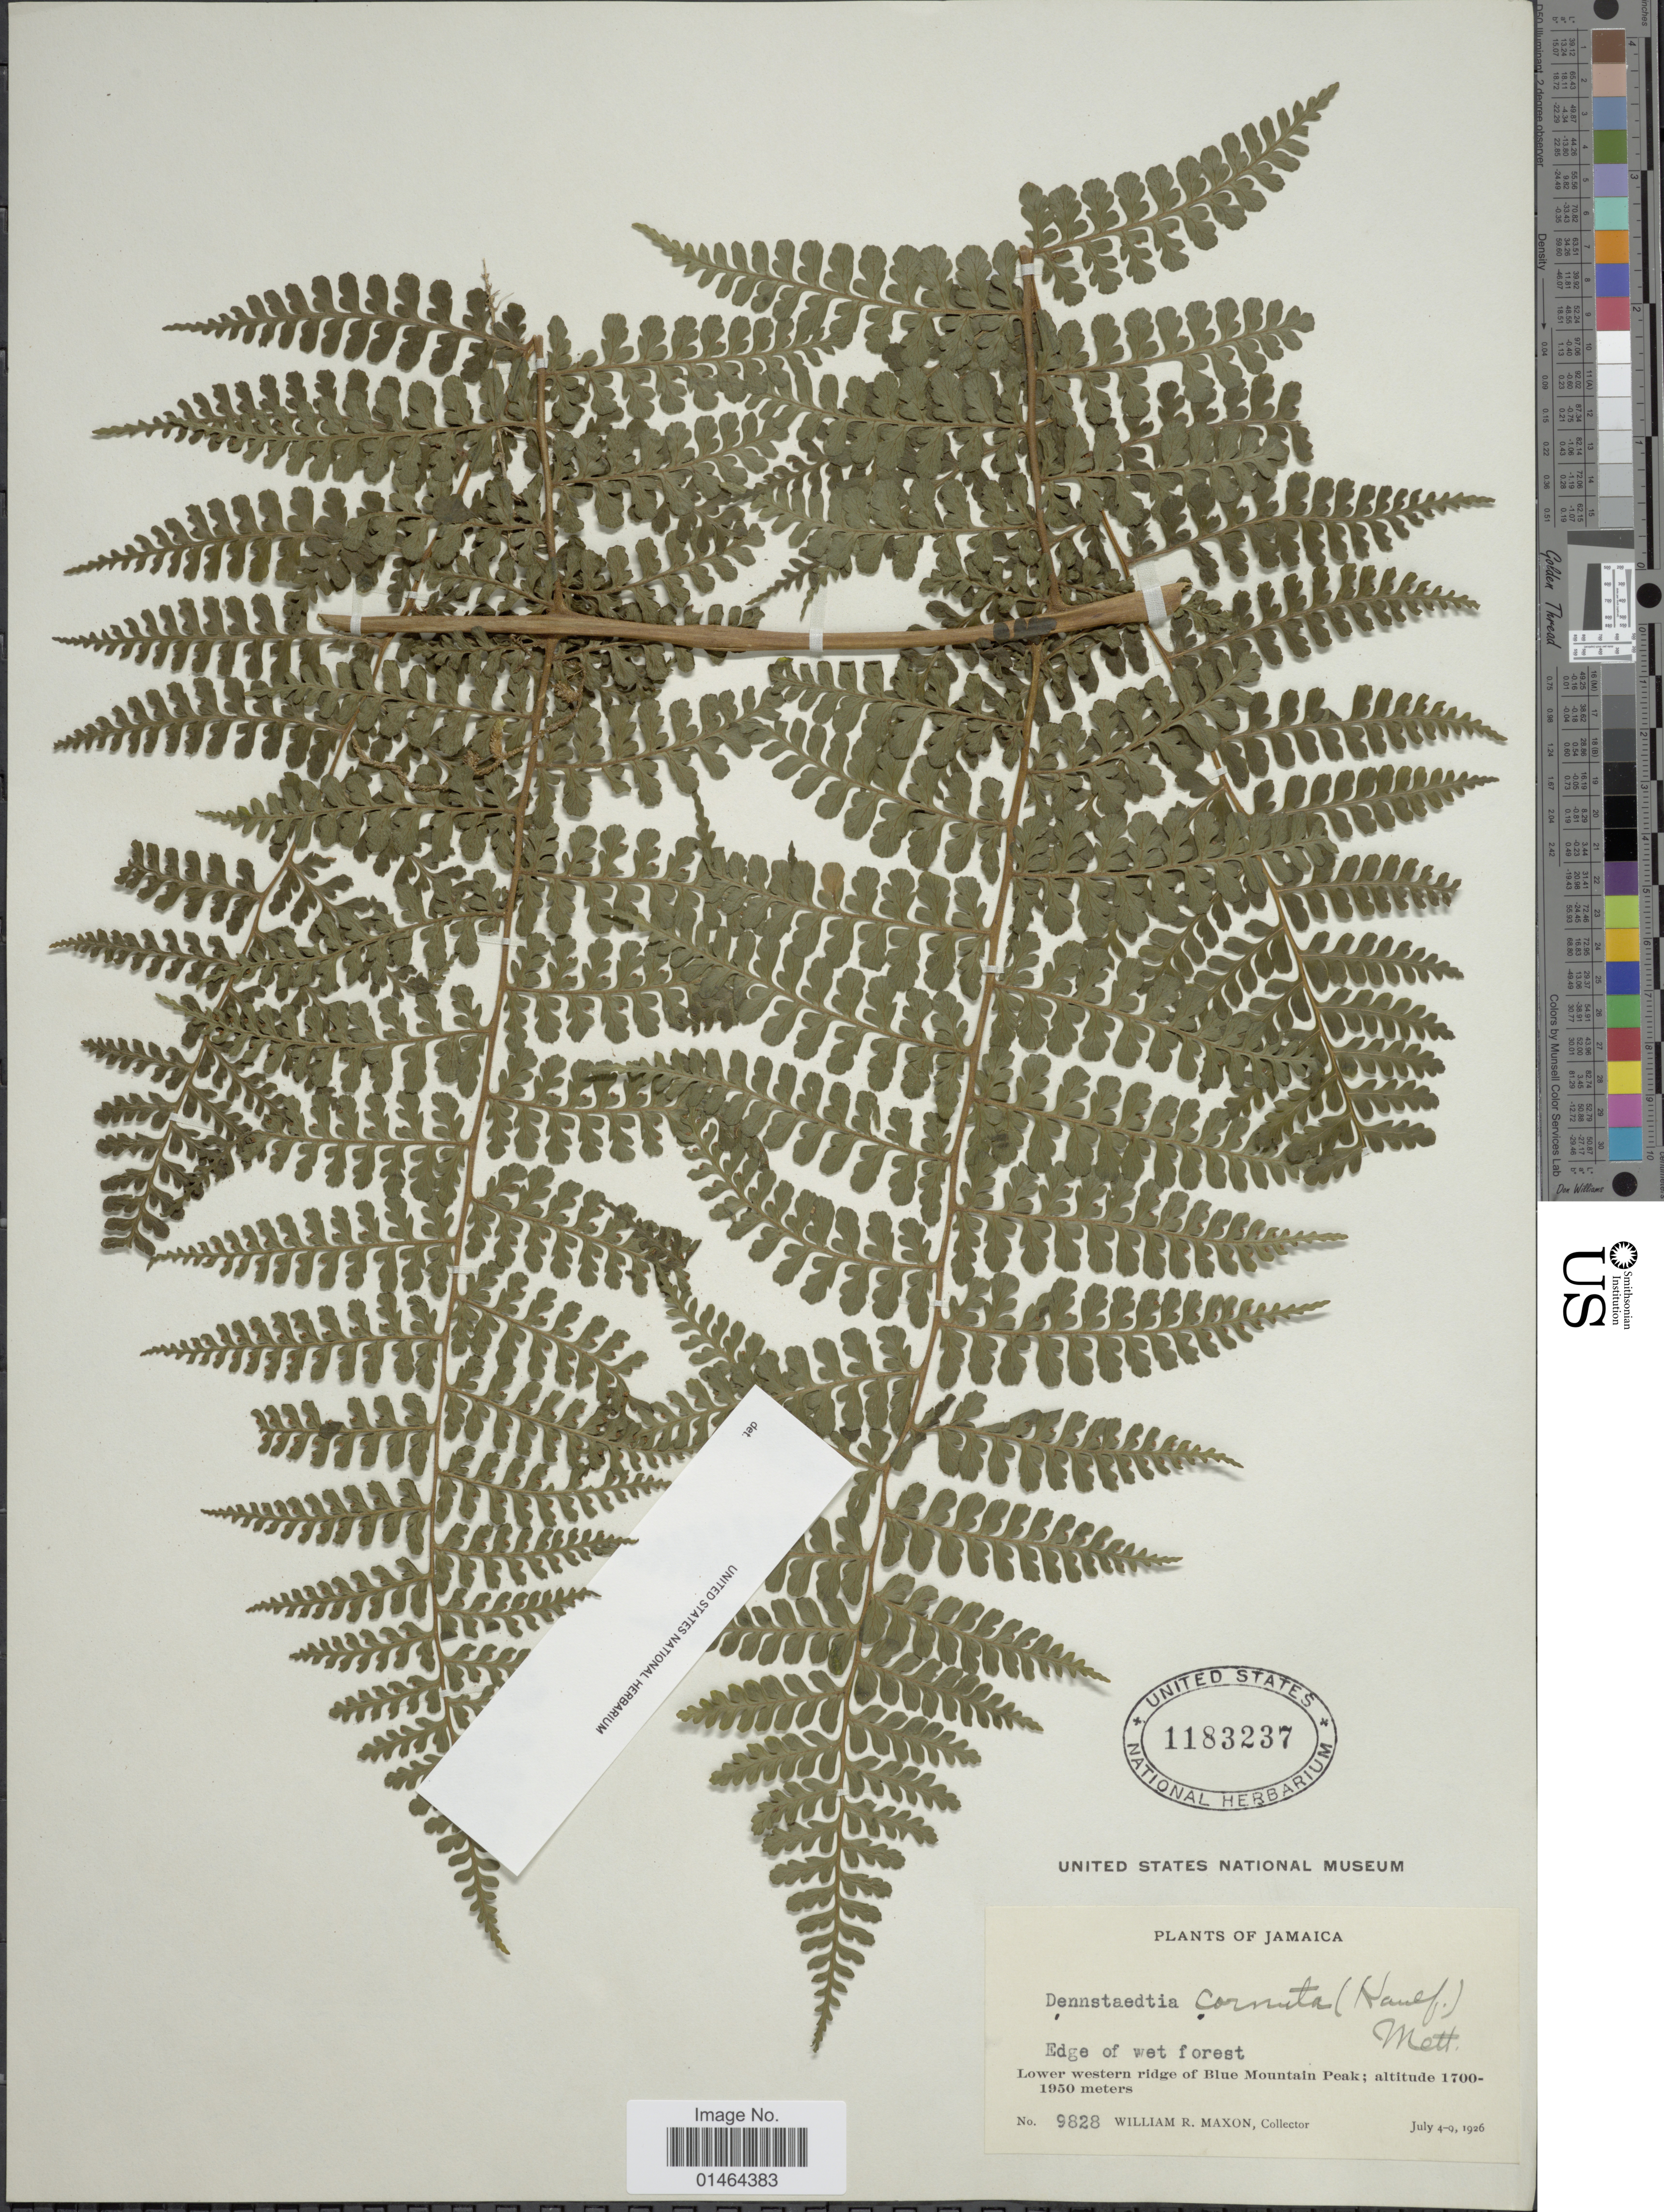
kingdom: Plantae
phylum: Tracheophyta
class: Polypodiopsida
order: Polypodiales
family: Dennstaedtiaceae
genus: Dennstaedtia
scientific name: Dennstaedtia cornuta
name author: (Kaulf.) Mett.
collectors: W. R. Maxon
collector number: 9828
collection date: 1926-07-04/1926-07-09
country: Jamaica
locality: Lower western ridge of Blue Mountain Peak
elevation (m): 1700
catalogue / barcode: US 1183237